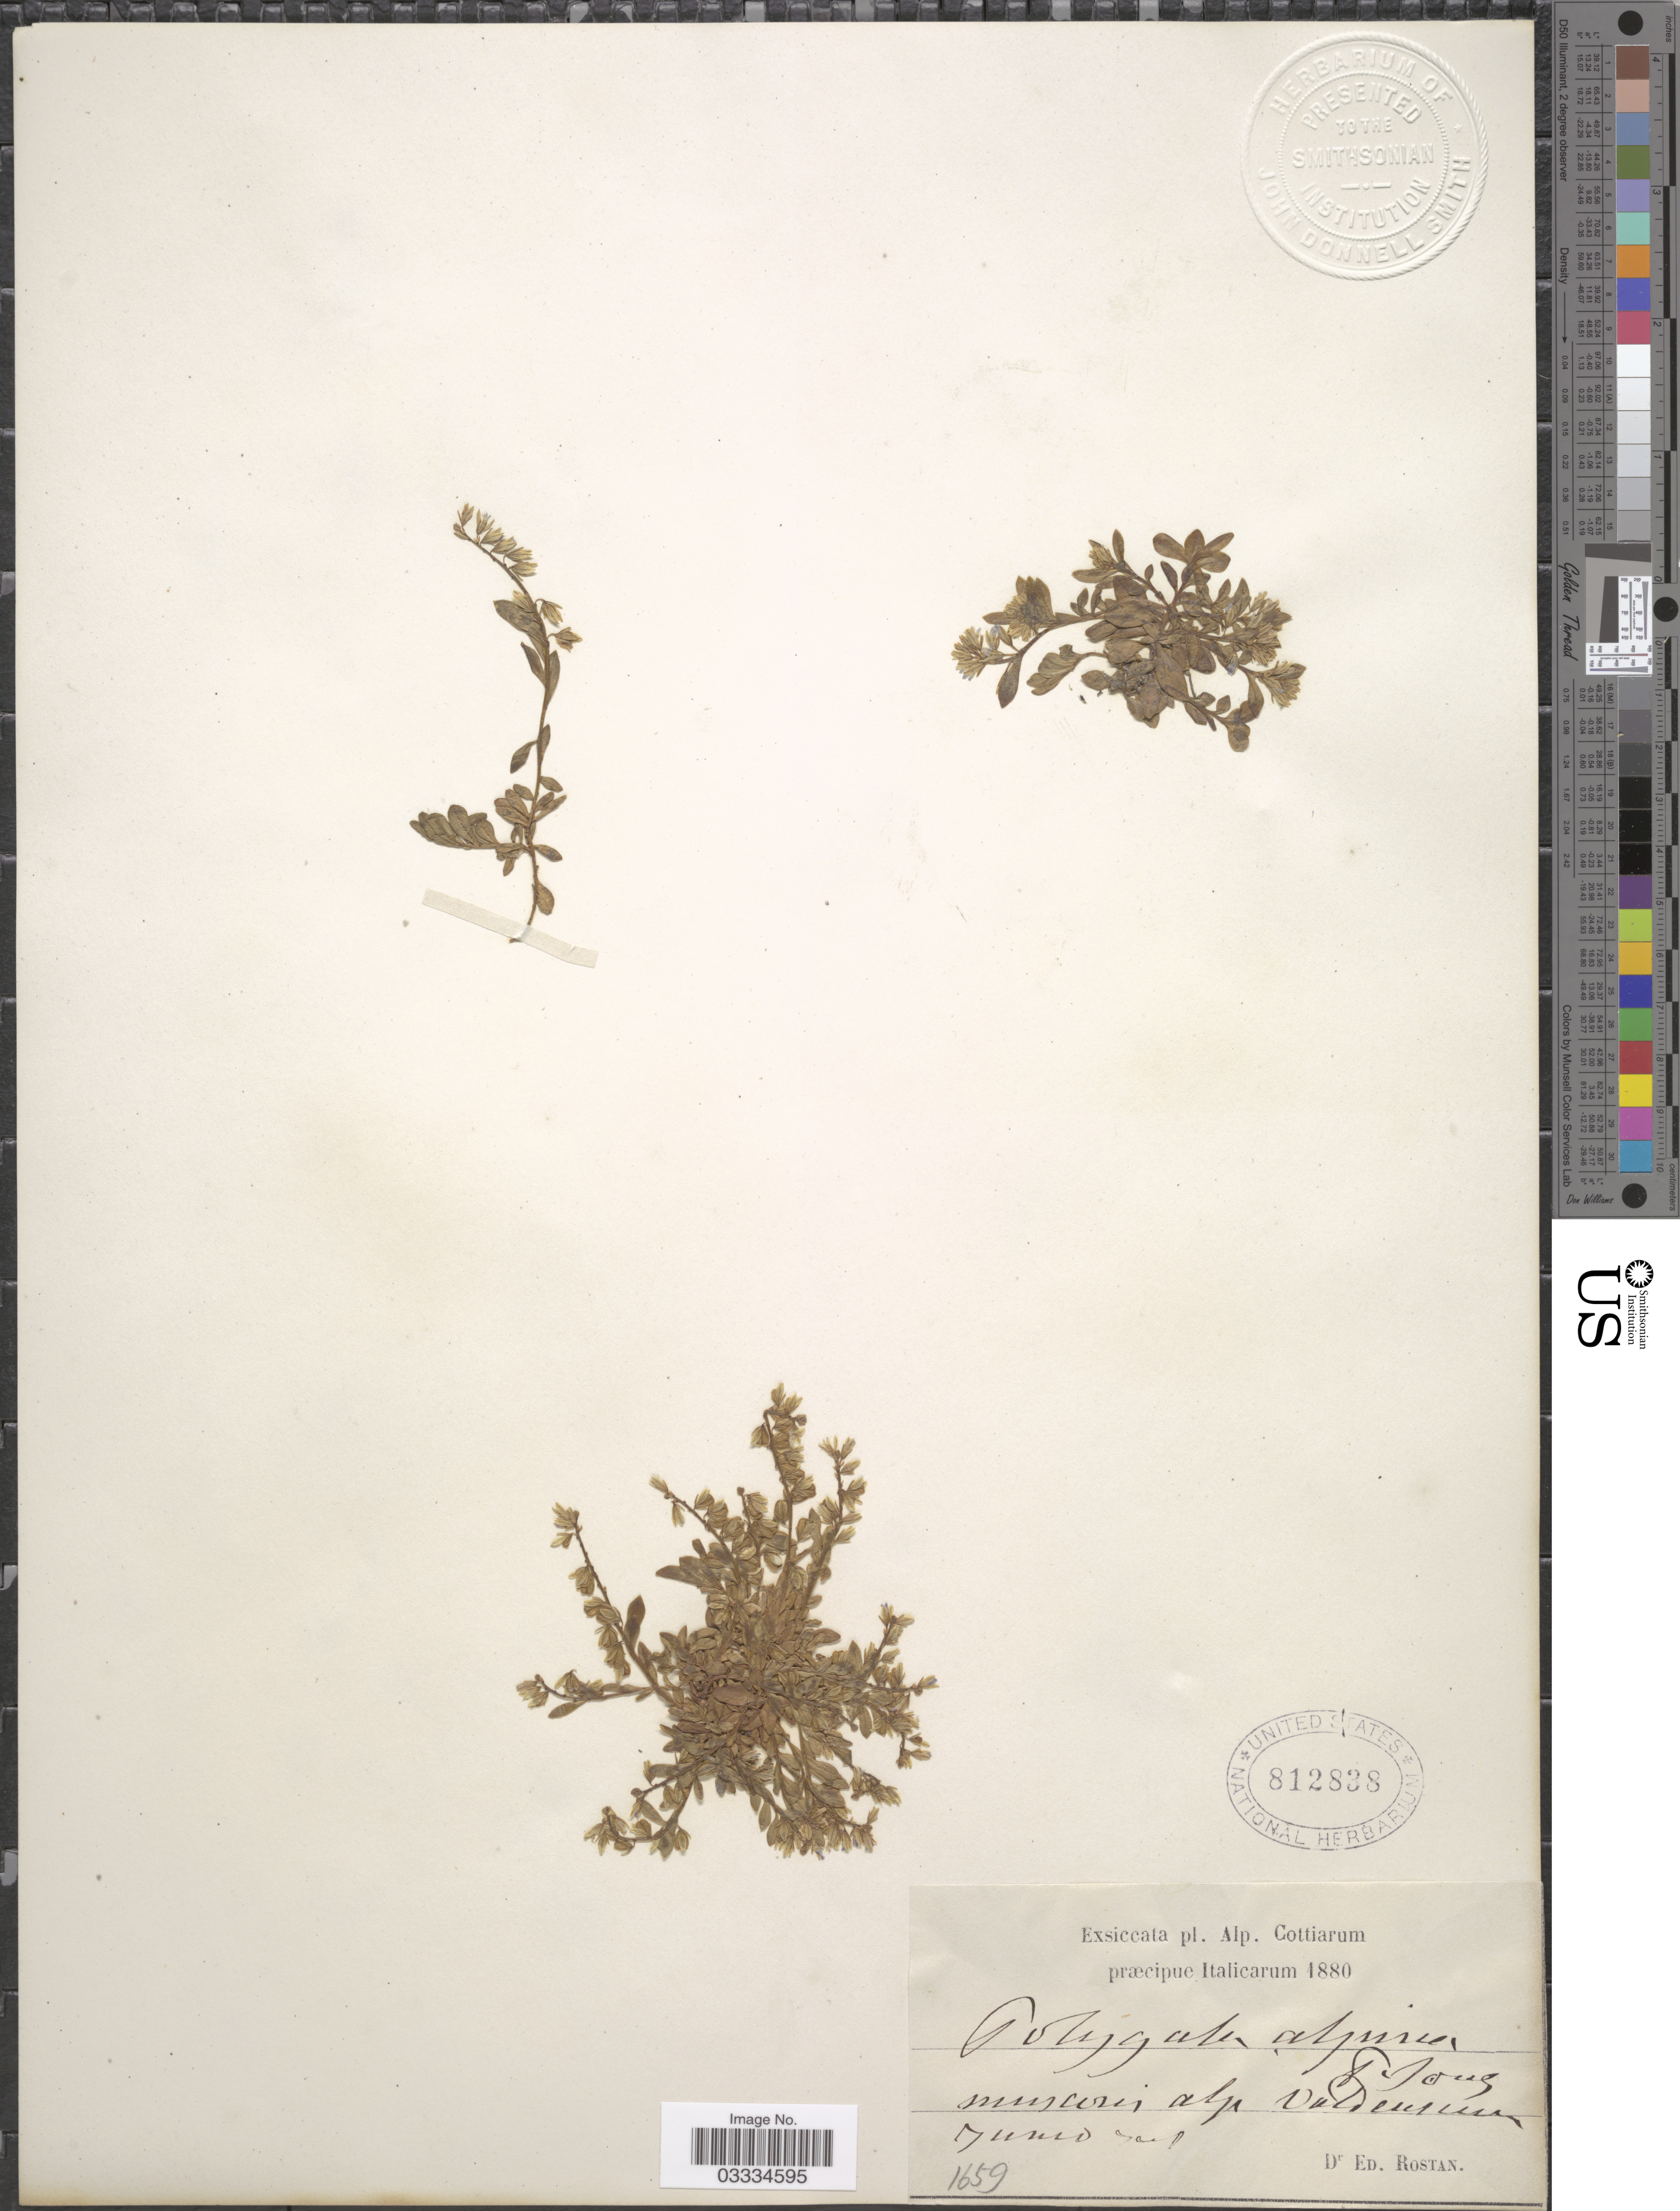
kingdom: Plantae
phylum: Tracheophyta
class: Magnoliopsida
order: Fabales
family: Polygalaceae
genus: Polygala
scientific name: Polygala alpina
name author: Steud.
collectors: E. Rostan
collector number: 1659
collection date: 1880-06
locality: Alp. Cottiarum præcipue Italicarum Susscoris alp Valdensusa. [interpreted]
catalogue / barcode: US 812838